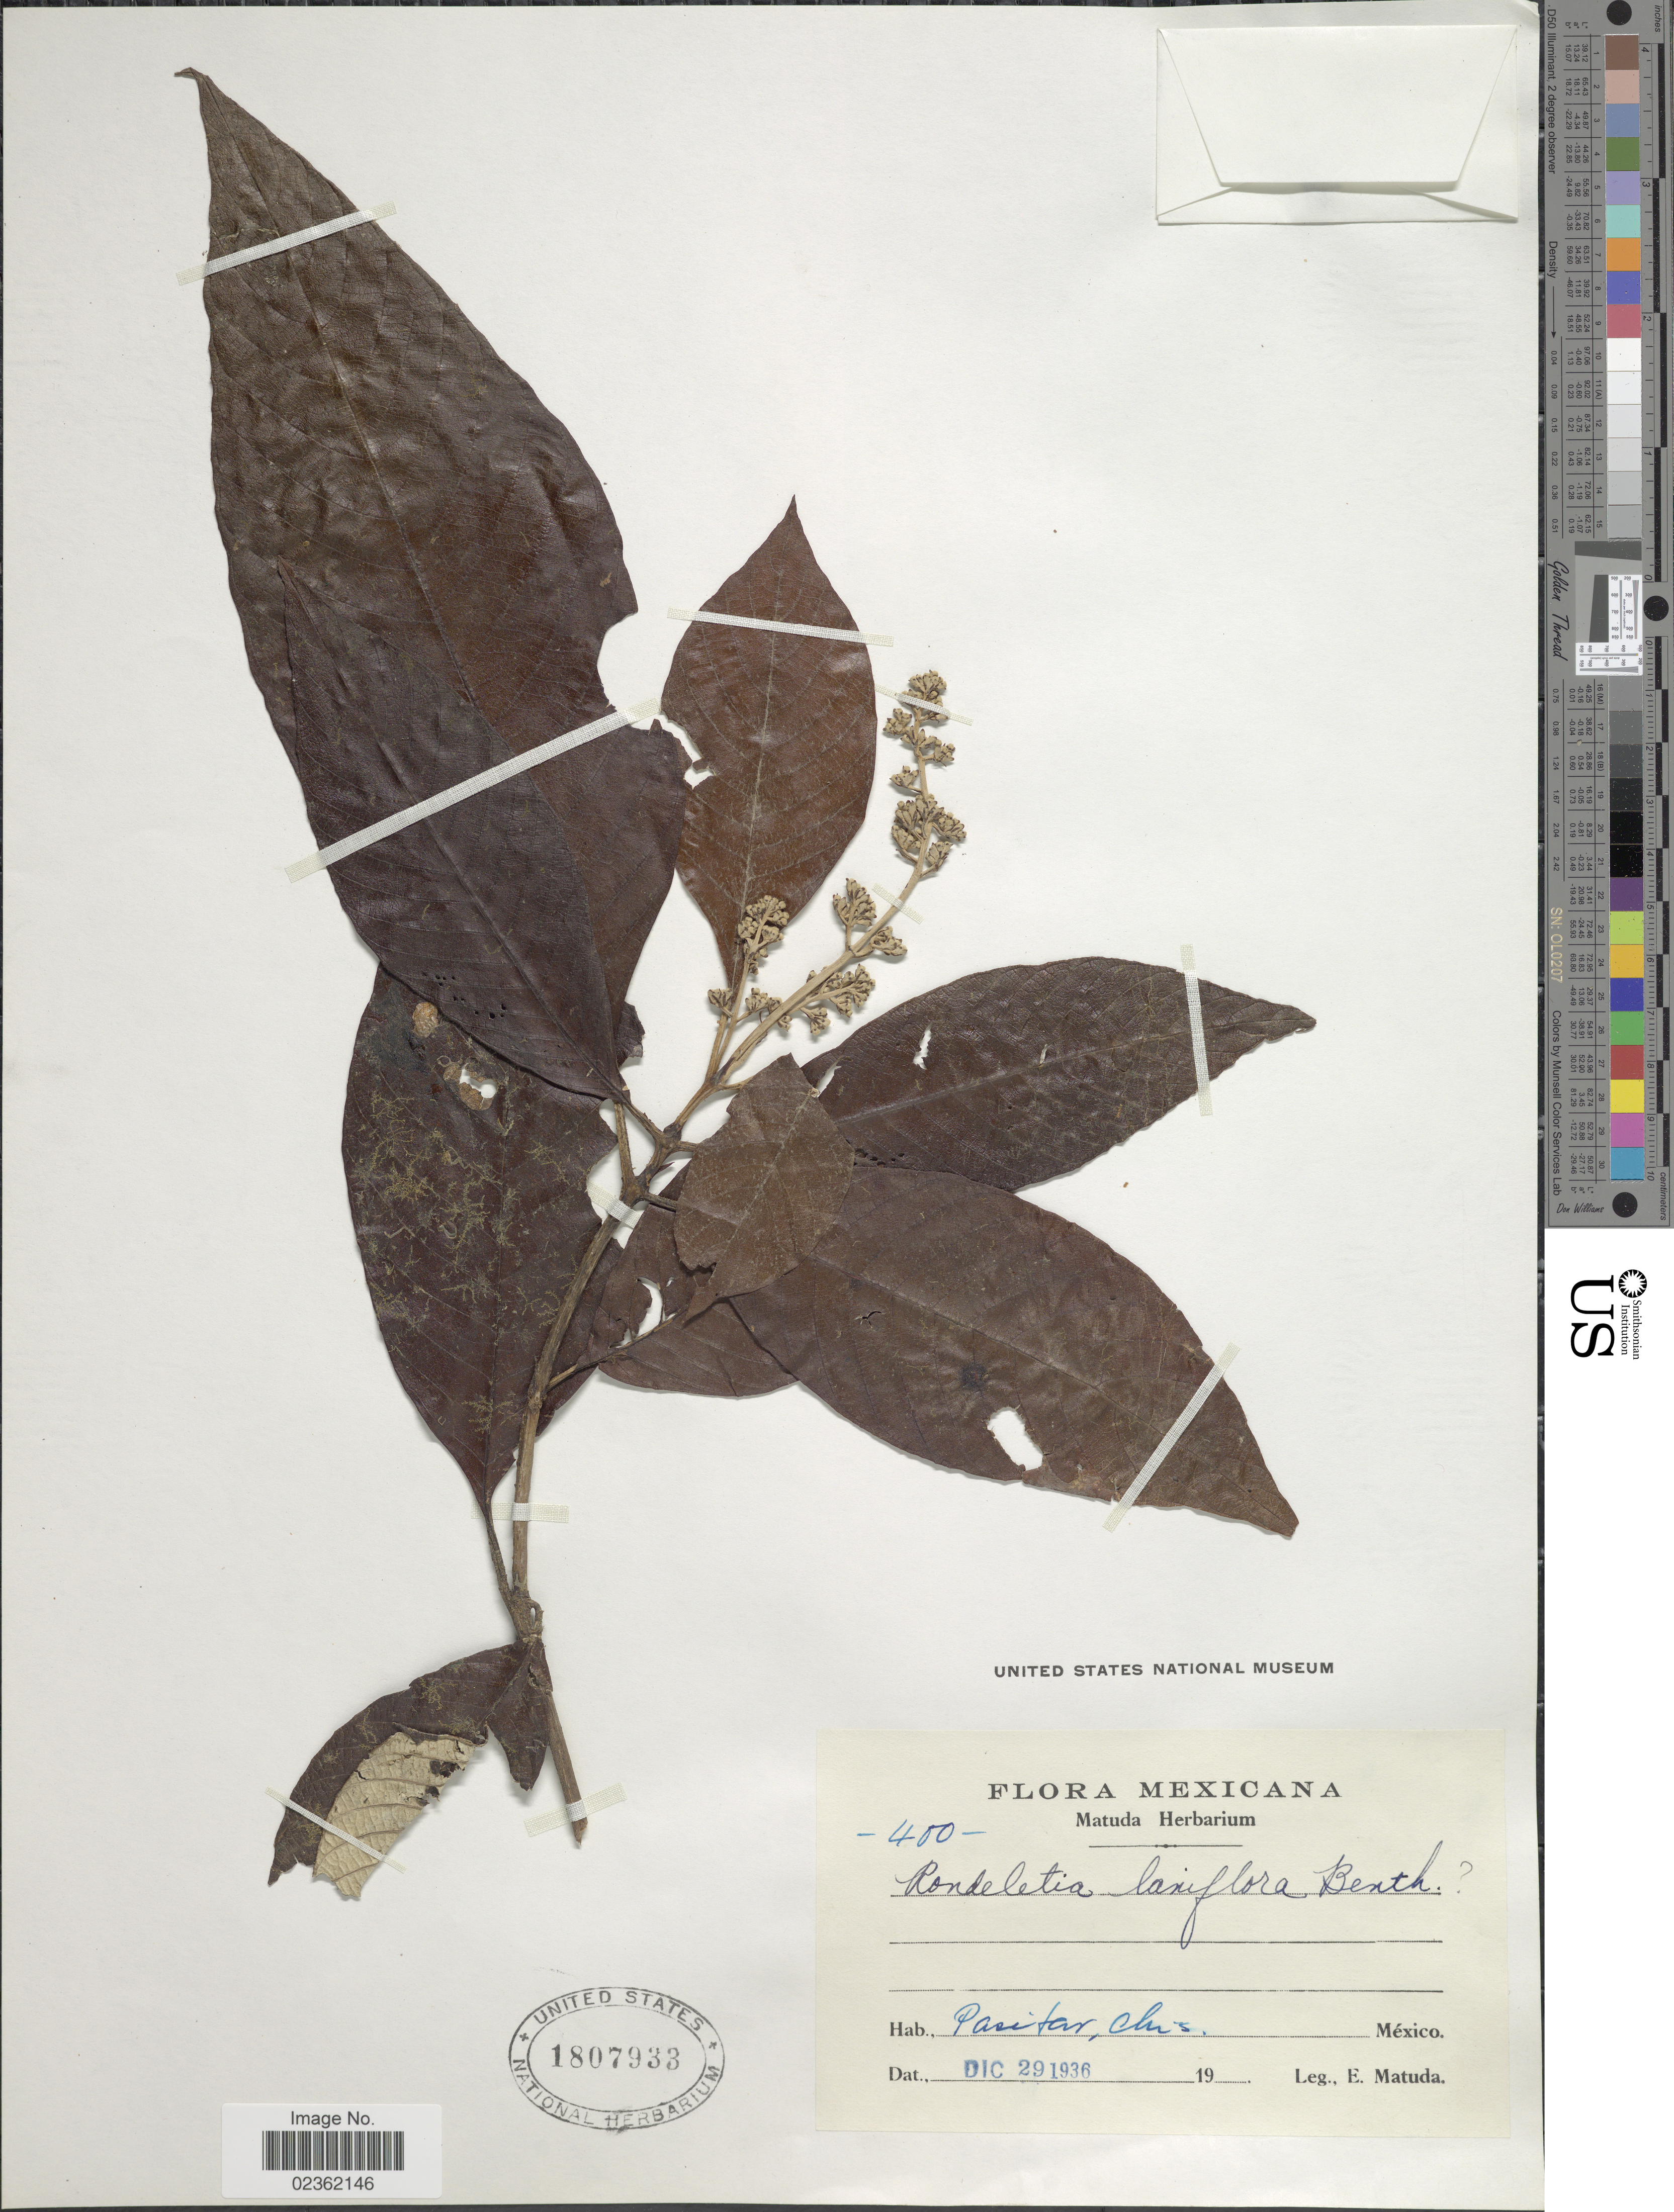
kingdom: Plantae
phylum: Tracheophyta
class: Magnoliopsida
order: Gentianales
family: Rubiaceae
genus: Rondeletia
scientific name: Rondeletia laniflora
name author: Benth.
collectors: E. Matuda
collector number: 400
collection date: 1936-12-29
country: Mexico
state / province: Chiapas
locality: Pasitar.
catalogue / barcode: US 1807933